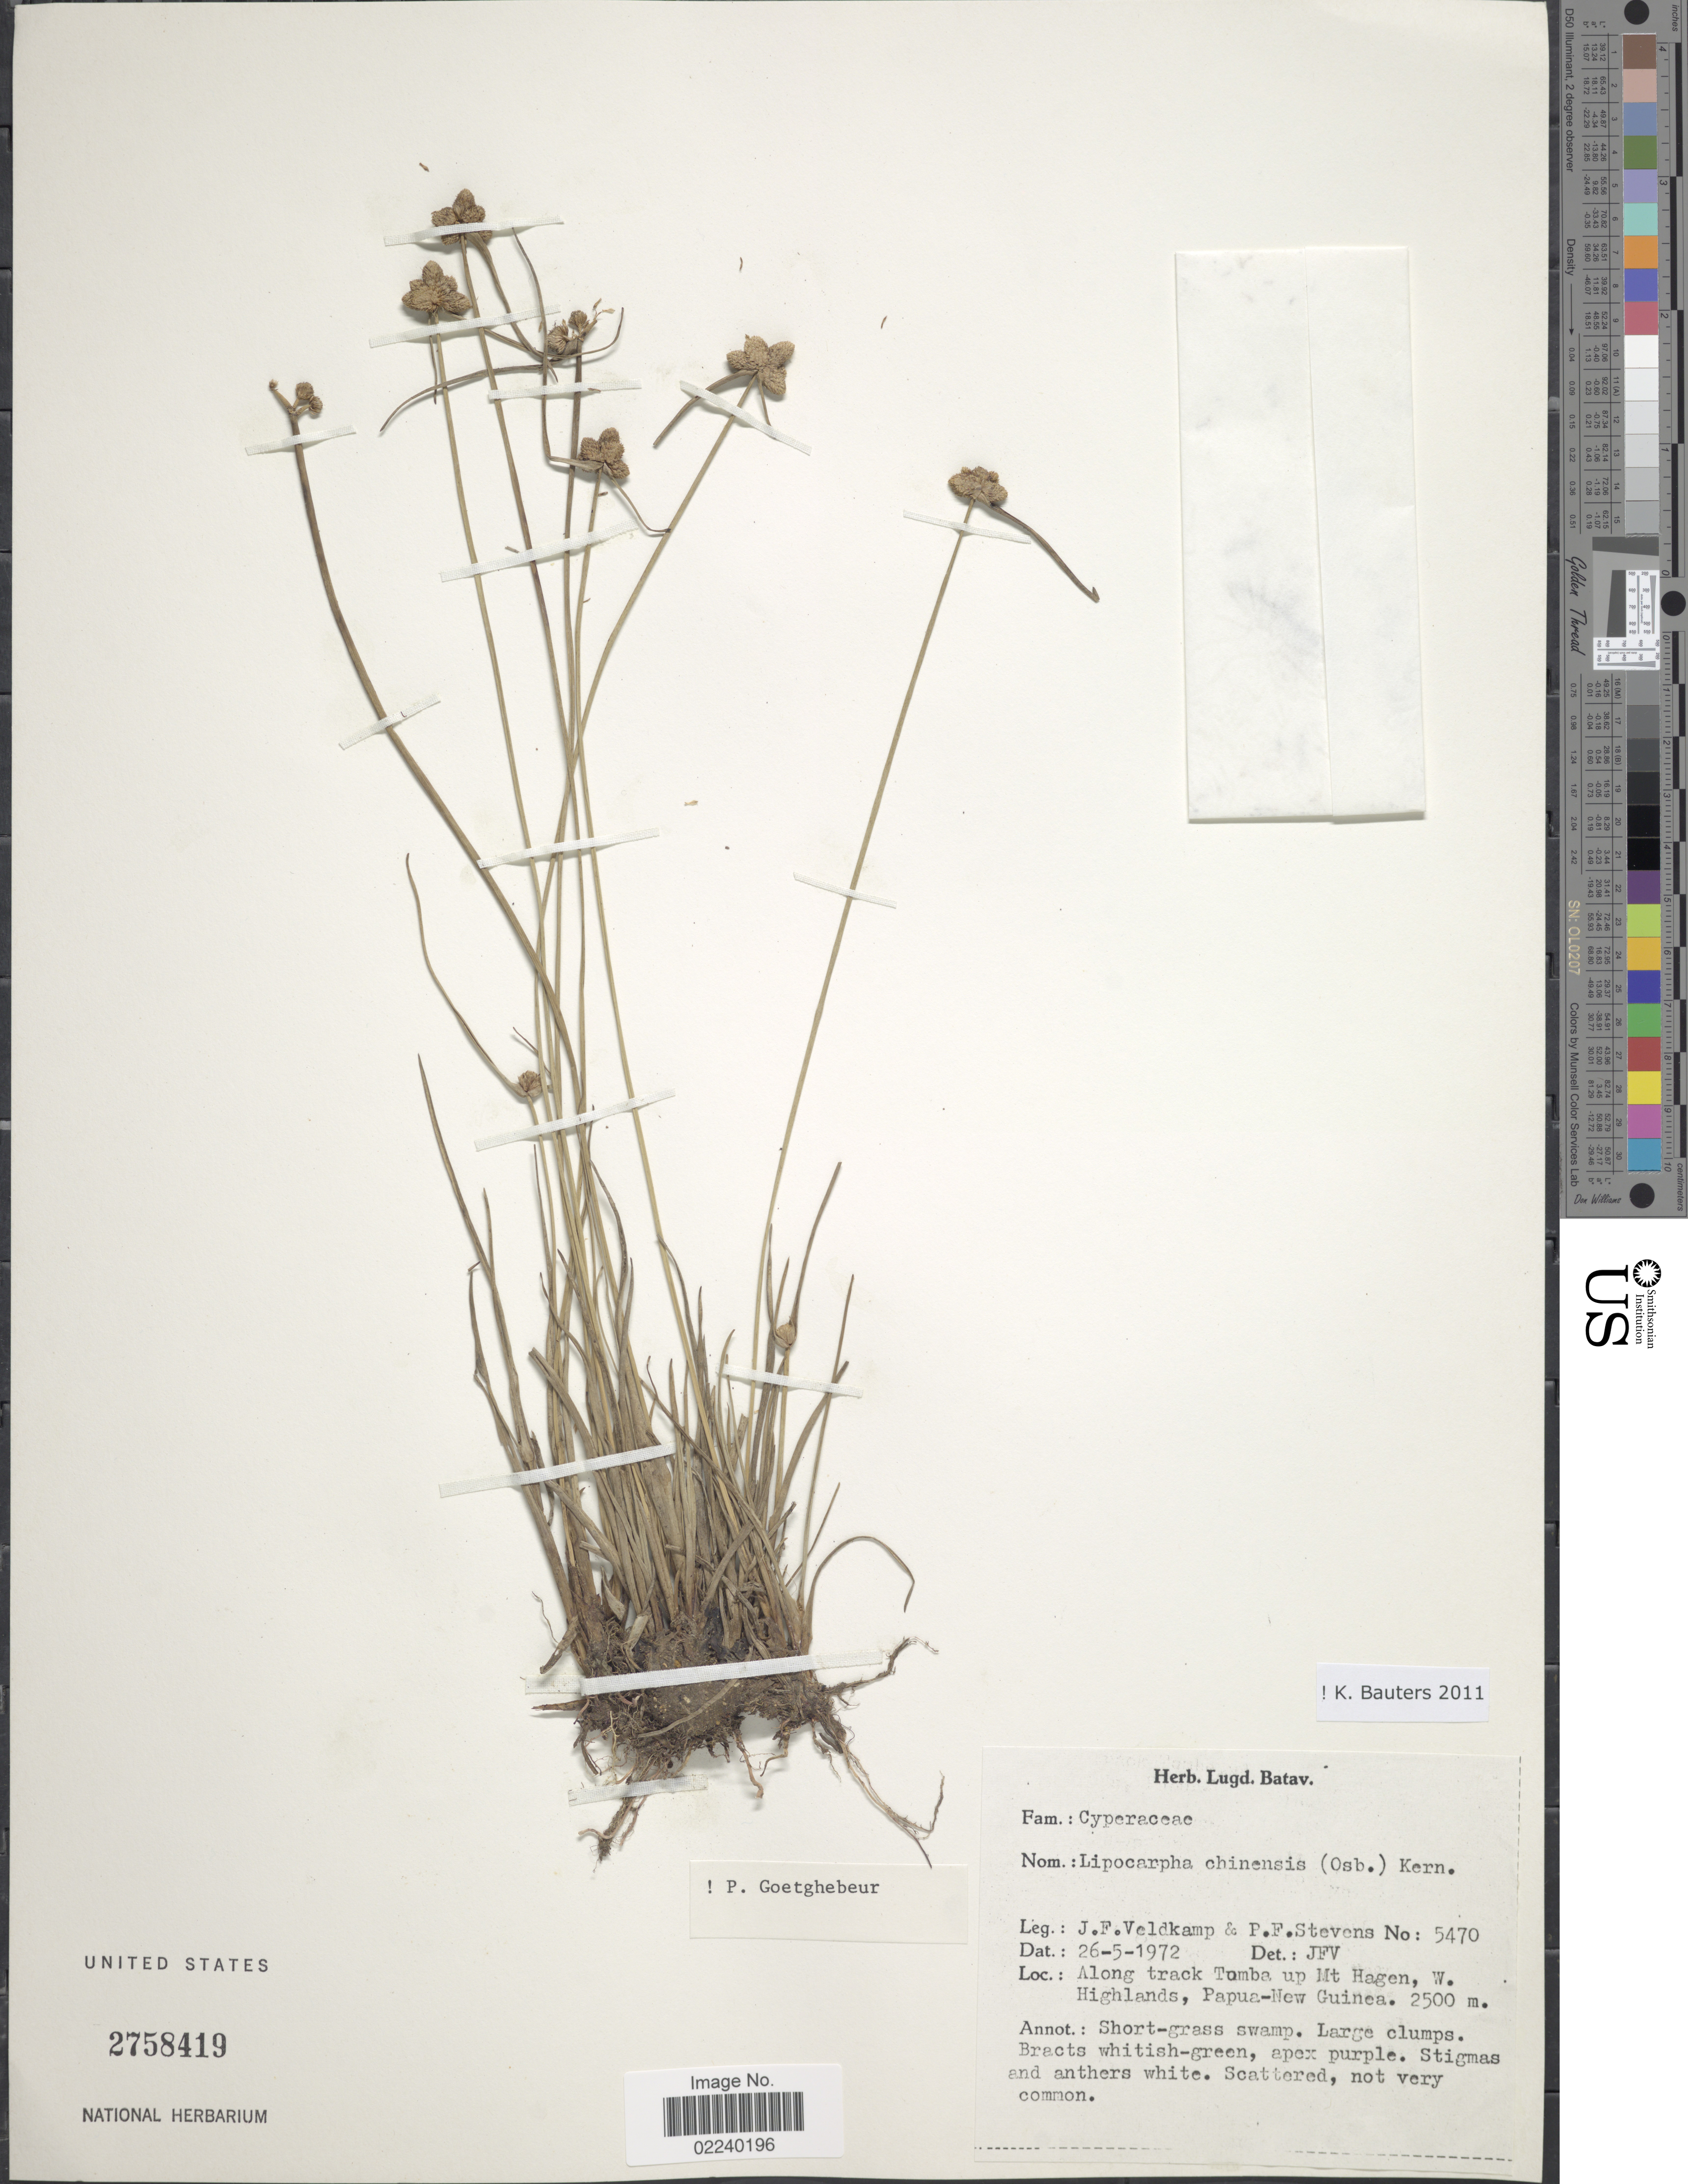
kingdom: Plantae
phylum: Tracheophyta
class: Liliopsida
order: Poales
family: Cyperaceae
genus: Cyperus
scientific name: Cyperus albescens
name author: (Steud.) Larridon & Govaerts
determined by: Strong, M. T., (US), Smithsonian Institution - National Museum of Natural History (UNITED STATES)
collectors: J. F. Veldkamp & P. F. Stevens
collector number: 5470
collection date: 1972-05-26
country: Papua New Guinea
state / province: Western Highlands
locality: Along track Tomba up Mt. Hagen, W. Highlands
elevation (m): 2500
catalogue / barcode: US 2758419